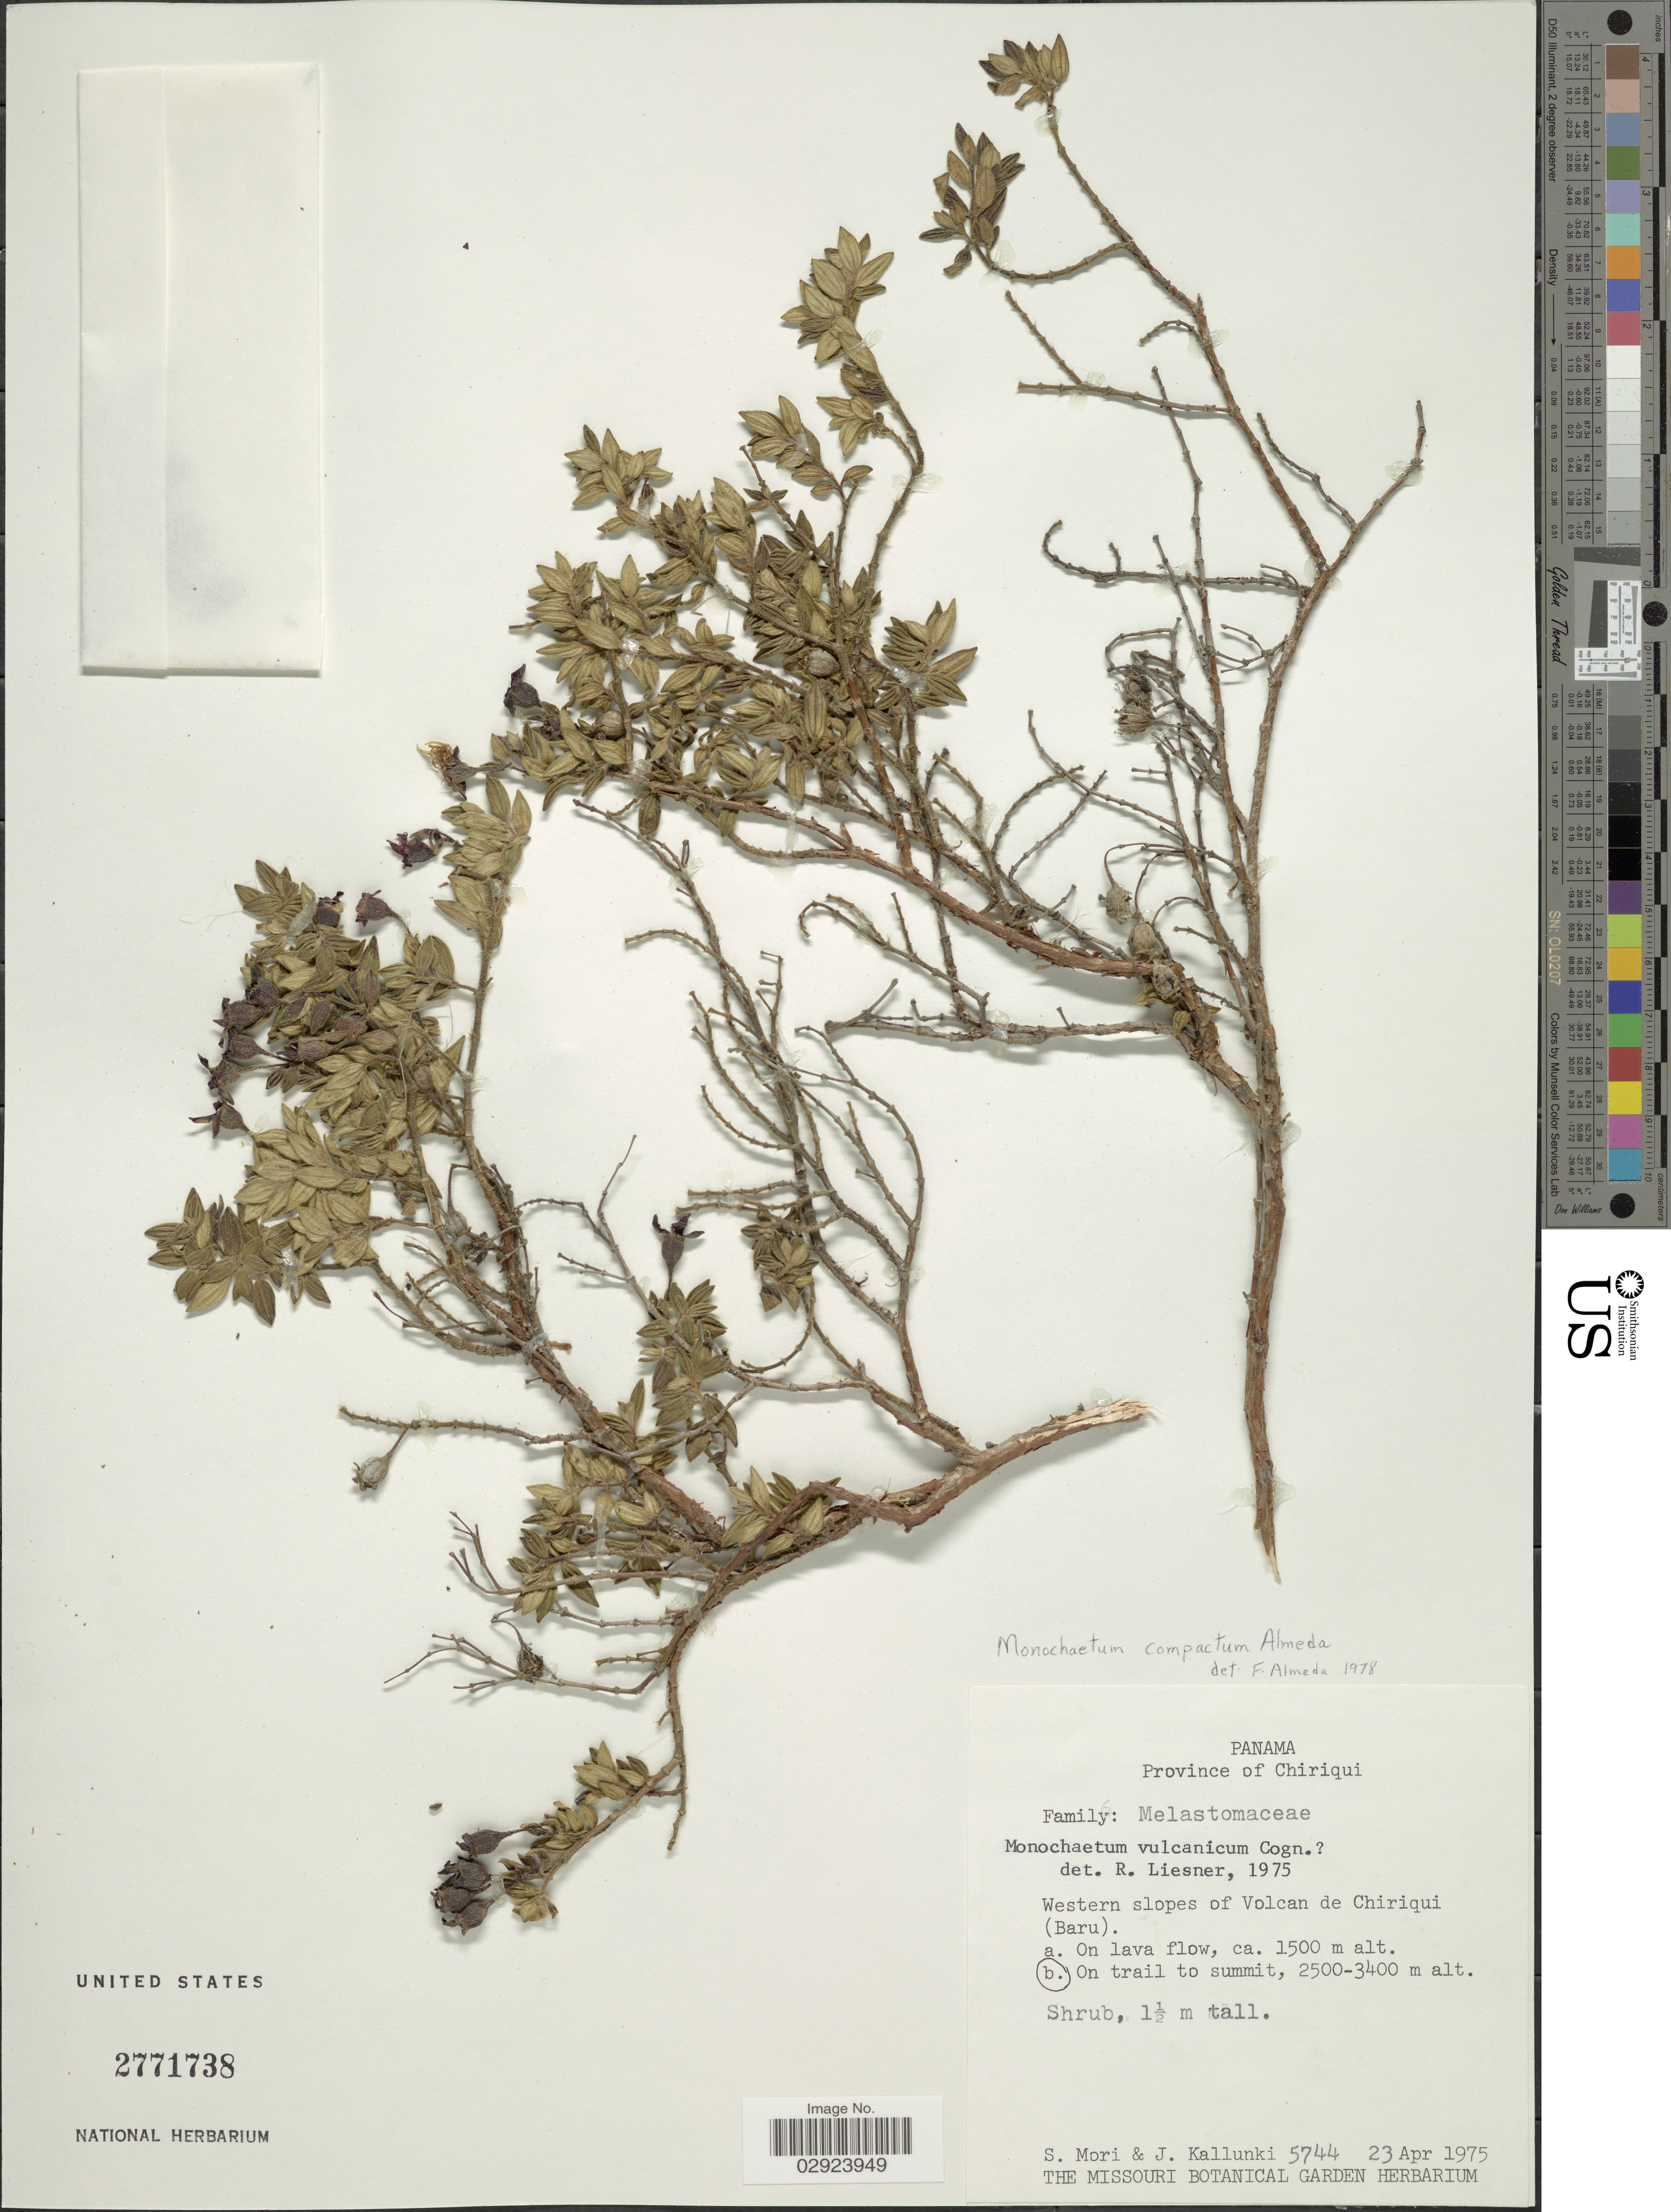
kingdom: Plantae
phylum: Tracheophyta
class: Magnoliopsida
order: Myrtales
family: Melastomataceae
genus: Monochaetum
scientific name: Monochaetum compactum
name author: Almeda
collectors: S. Mori & J. Kallunki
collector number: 5744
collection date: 1975-04-23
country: Panama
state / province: Chiriqui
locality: Western slopes of Volcan de Chiriqui (Baru). On trail to summit.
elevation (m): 2500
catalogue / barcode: US 2771738